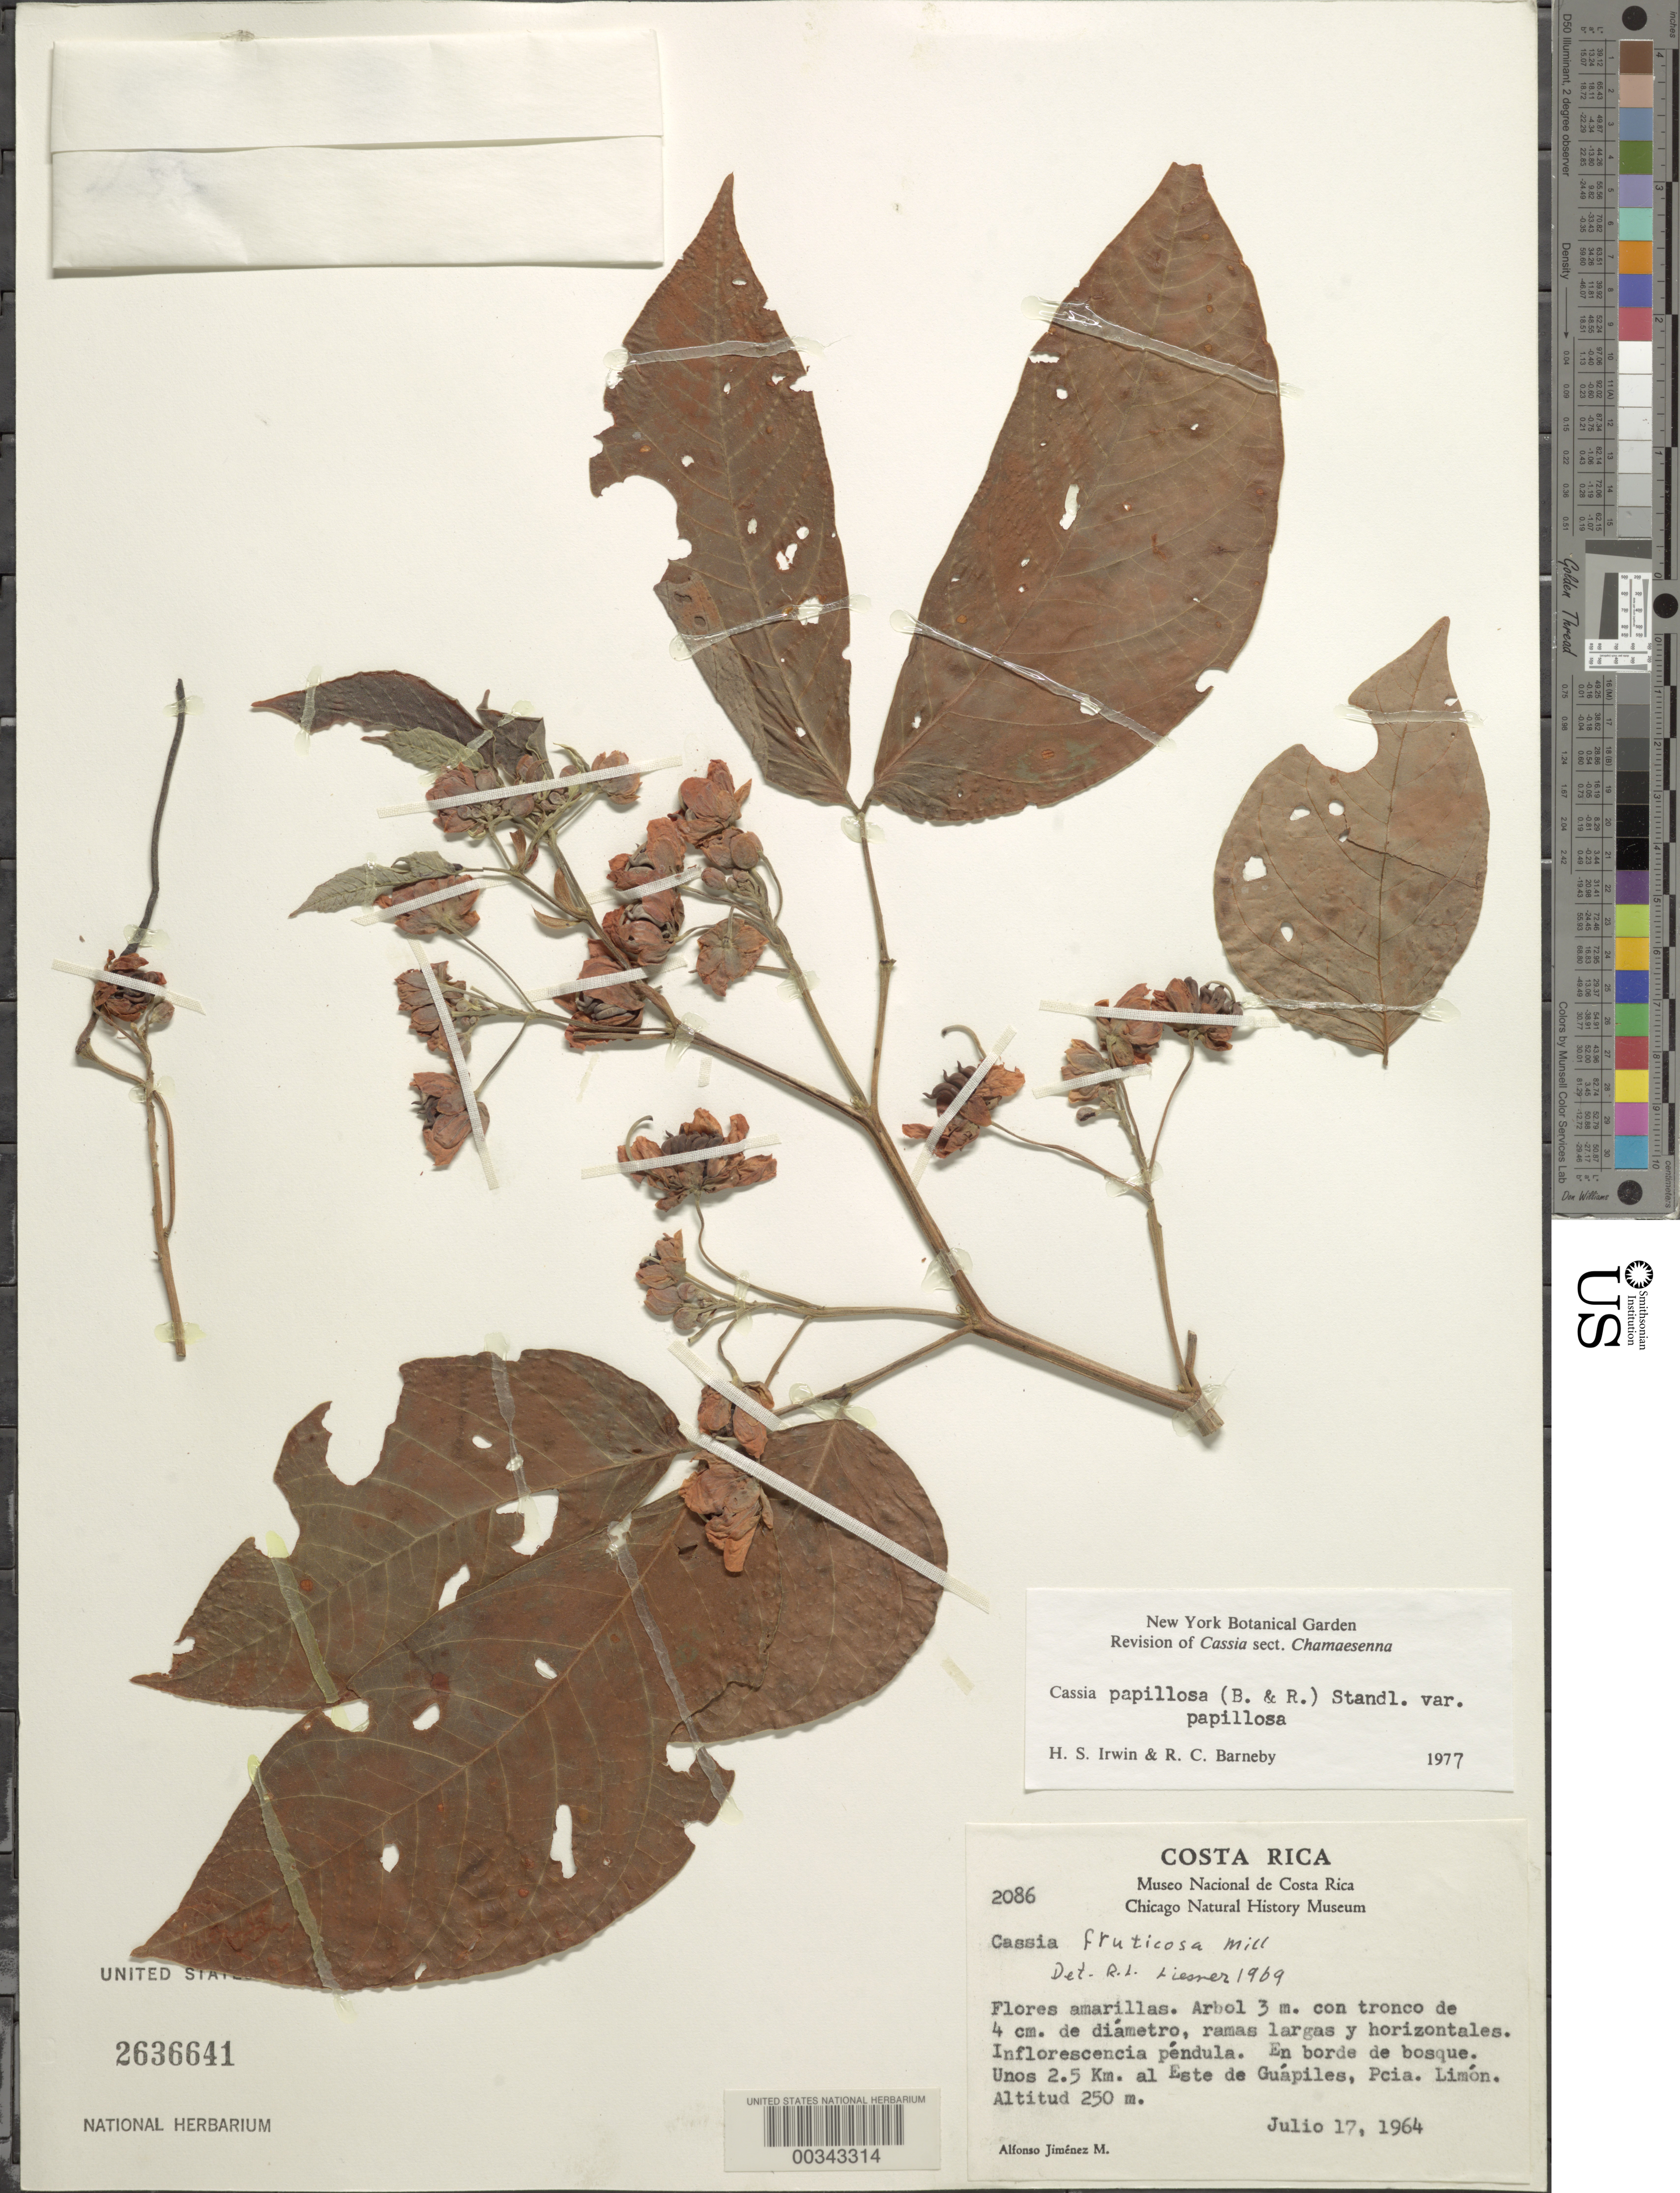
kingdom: Plantae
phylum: Tracheophyta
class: Magnoliopsida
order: Fabales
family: Fabaceae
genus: Senna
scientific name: Senna papillosa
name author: (Britton & Rose) H.S. Irwin & Barneby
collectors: A. Jiménez M.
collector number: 2086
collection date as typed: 17 Jul 1964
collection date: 1964-07-17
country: Costa Rica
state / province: Limón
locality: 2.5 km e of guapiles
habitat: Edge of forest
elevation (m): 250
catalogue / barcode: US 2636641